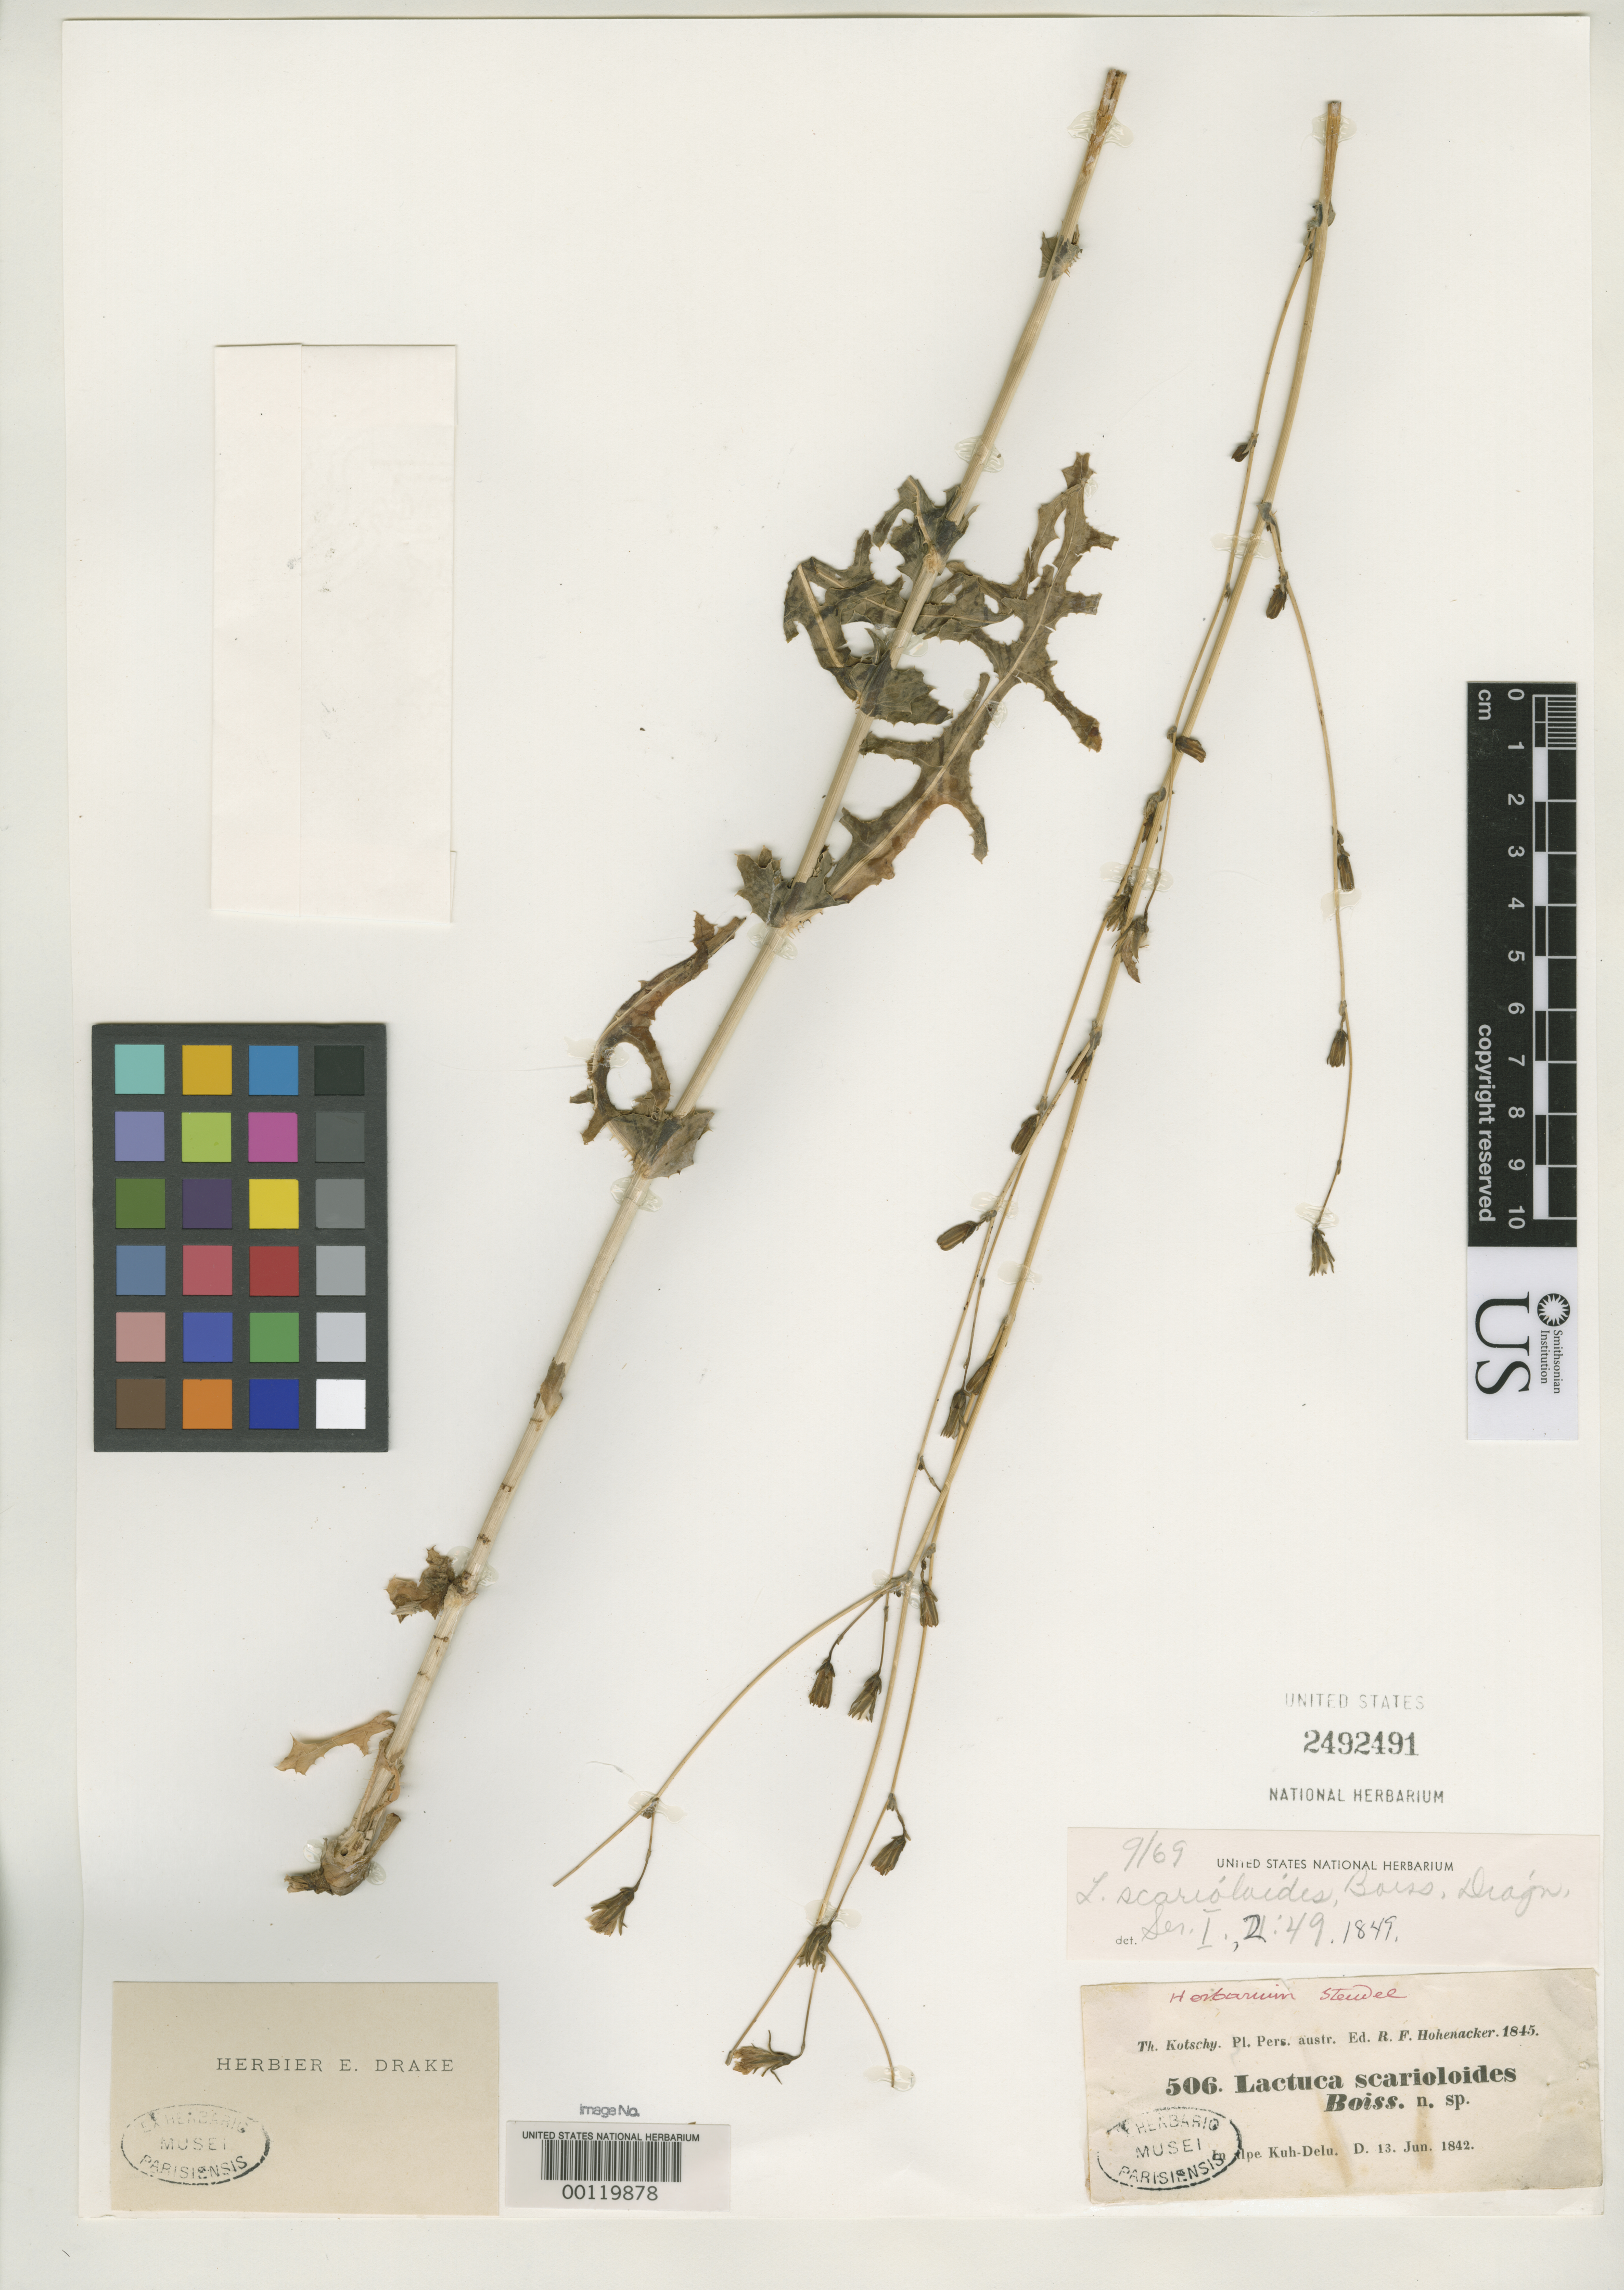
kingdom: Plantae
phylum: Tracheophyta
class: Magnoliopsida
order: Asterales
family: Asteraceae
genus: Lactuca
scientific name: Lactuca scarioloides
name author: Boiss.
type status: Isosyntype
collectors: K. G. Kotschy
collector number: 506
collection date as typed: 13 Jun 1842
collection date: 1842-06-13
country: Iran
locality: Kuh-Delu.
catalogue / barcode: US 2492491